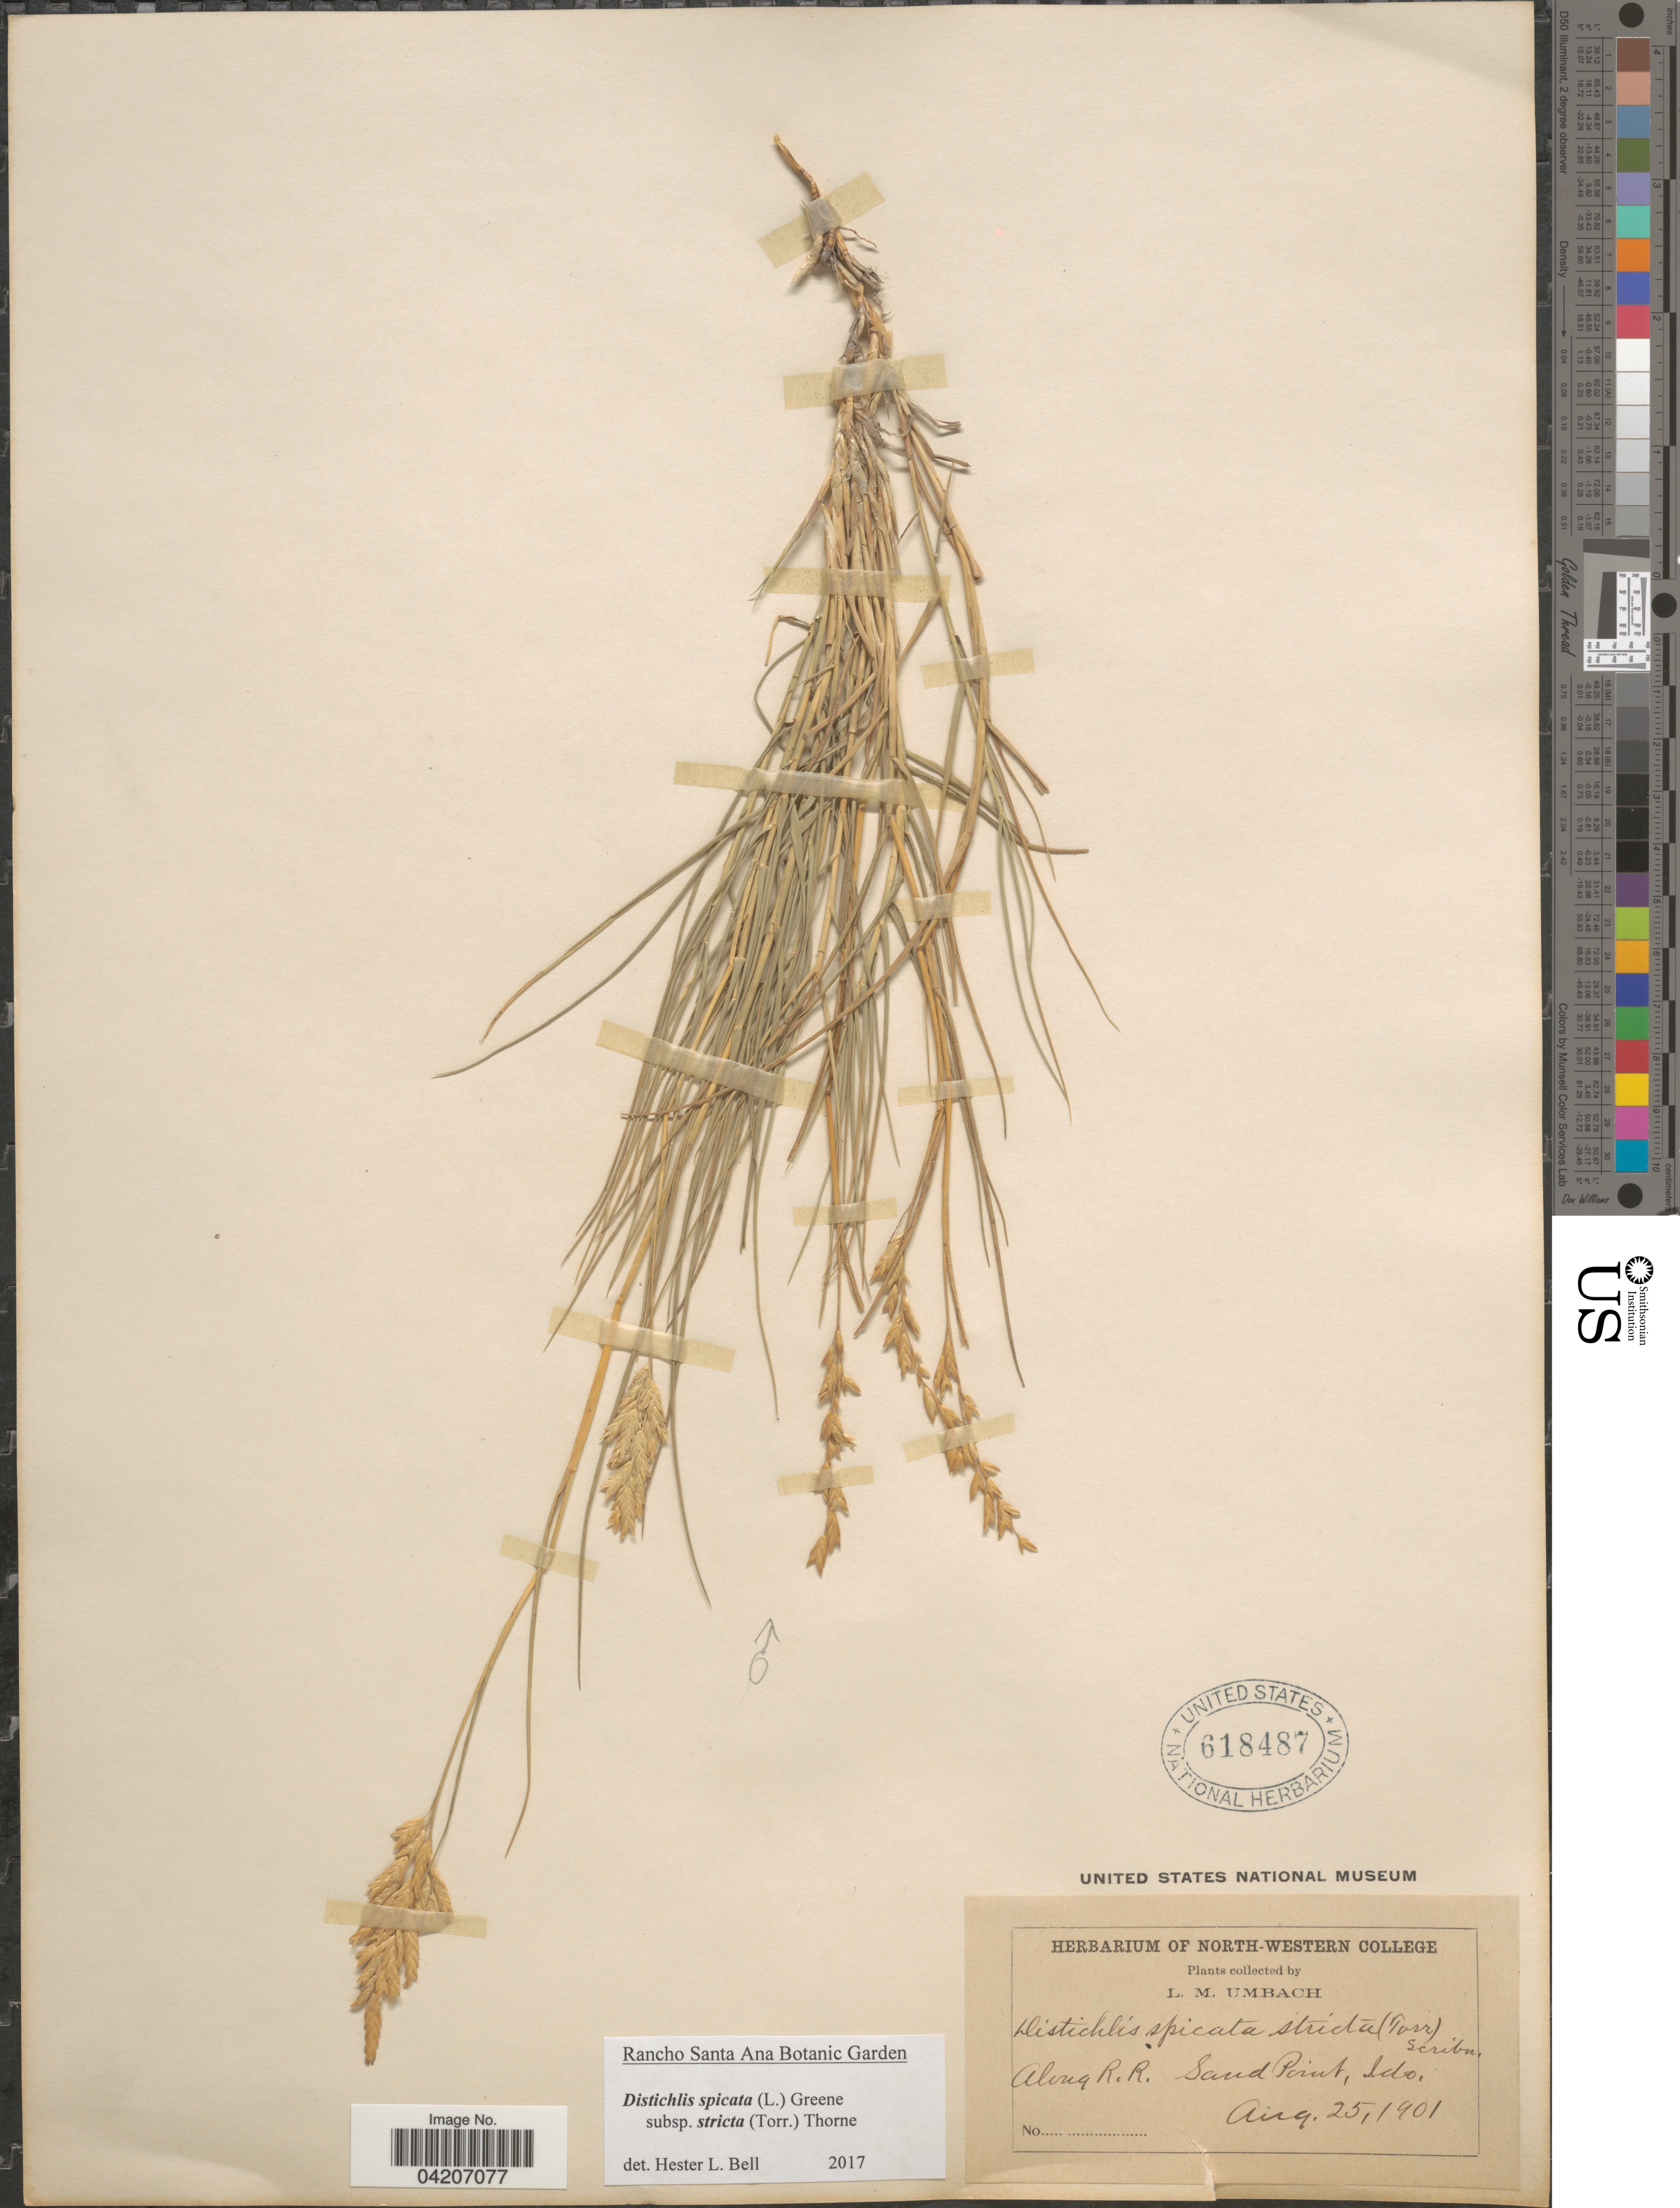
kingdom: Plantae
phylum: Tracheophyta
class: Liliopsida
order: Poales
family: Poaceae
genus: Distichlis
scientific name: Distichlis spicata subsp. stricta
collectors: L. M. Umbach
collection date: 1901-08-25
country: United States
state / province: Idaho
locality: Along R.R. Sand Point.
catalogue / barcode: US 618487